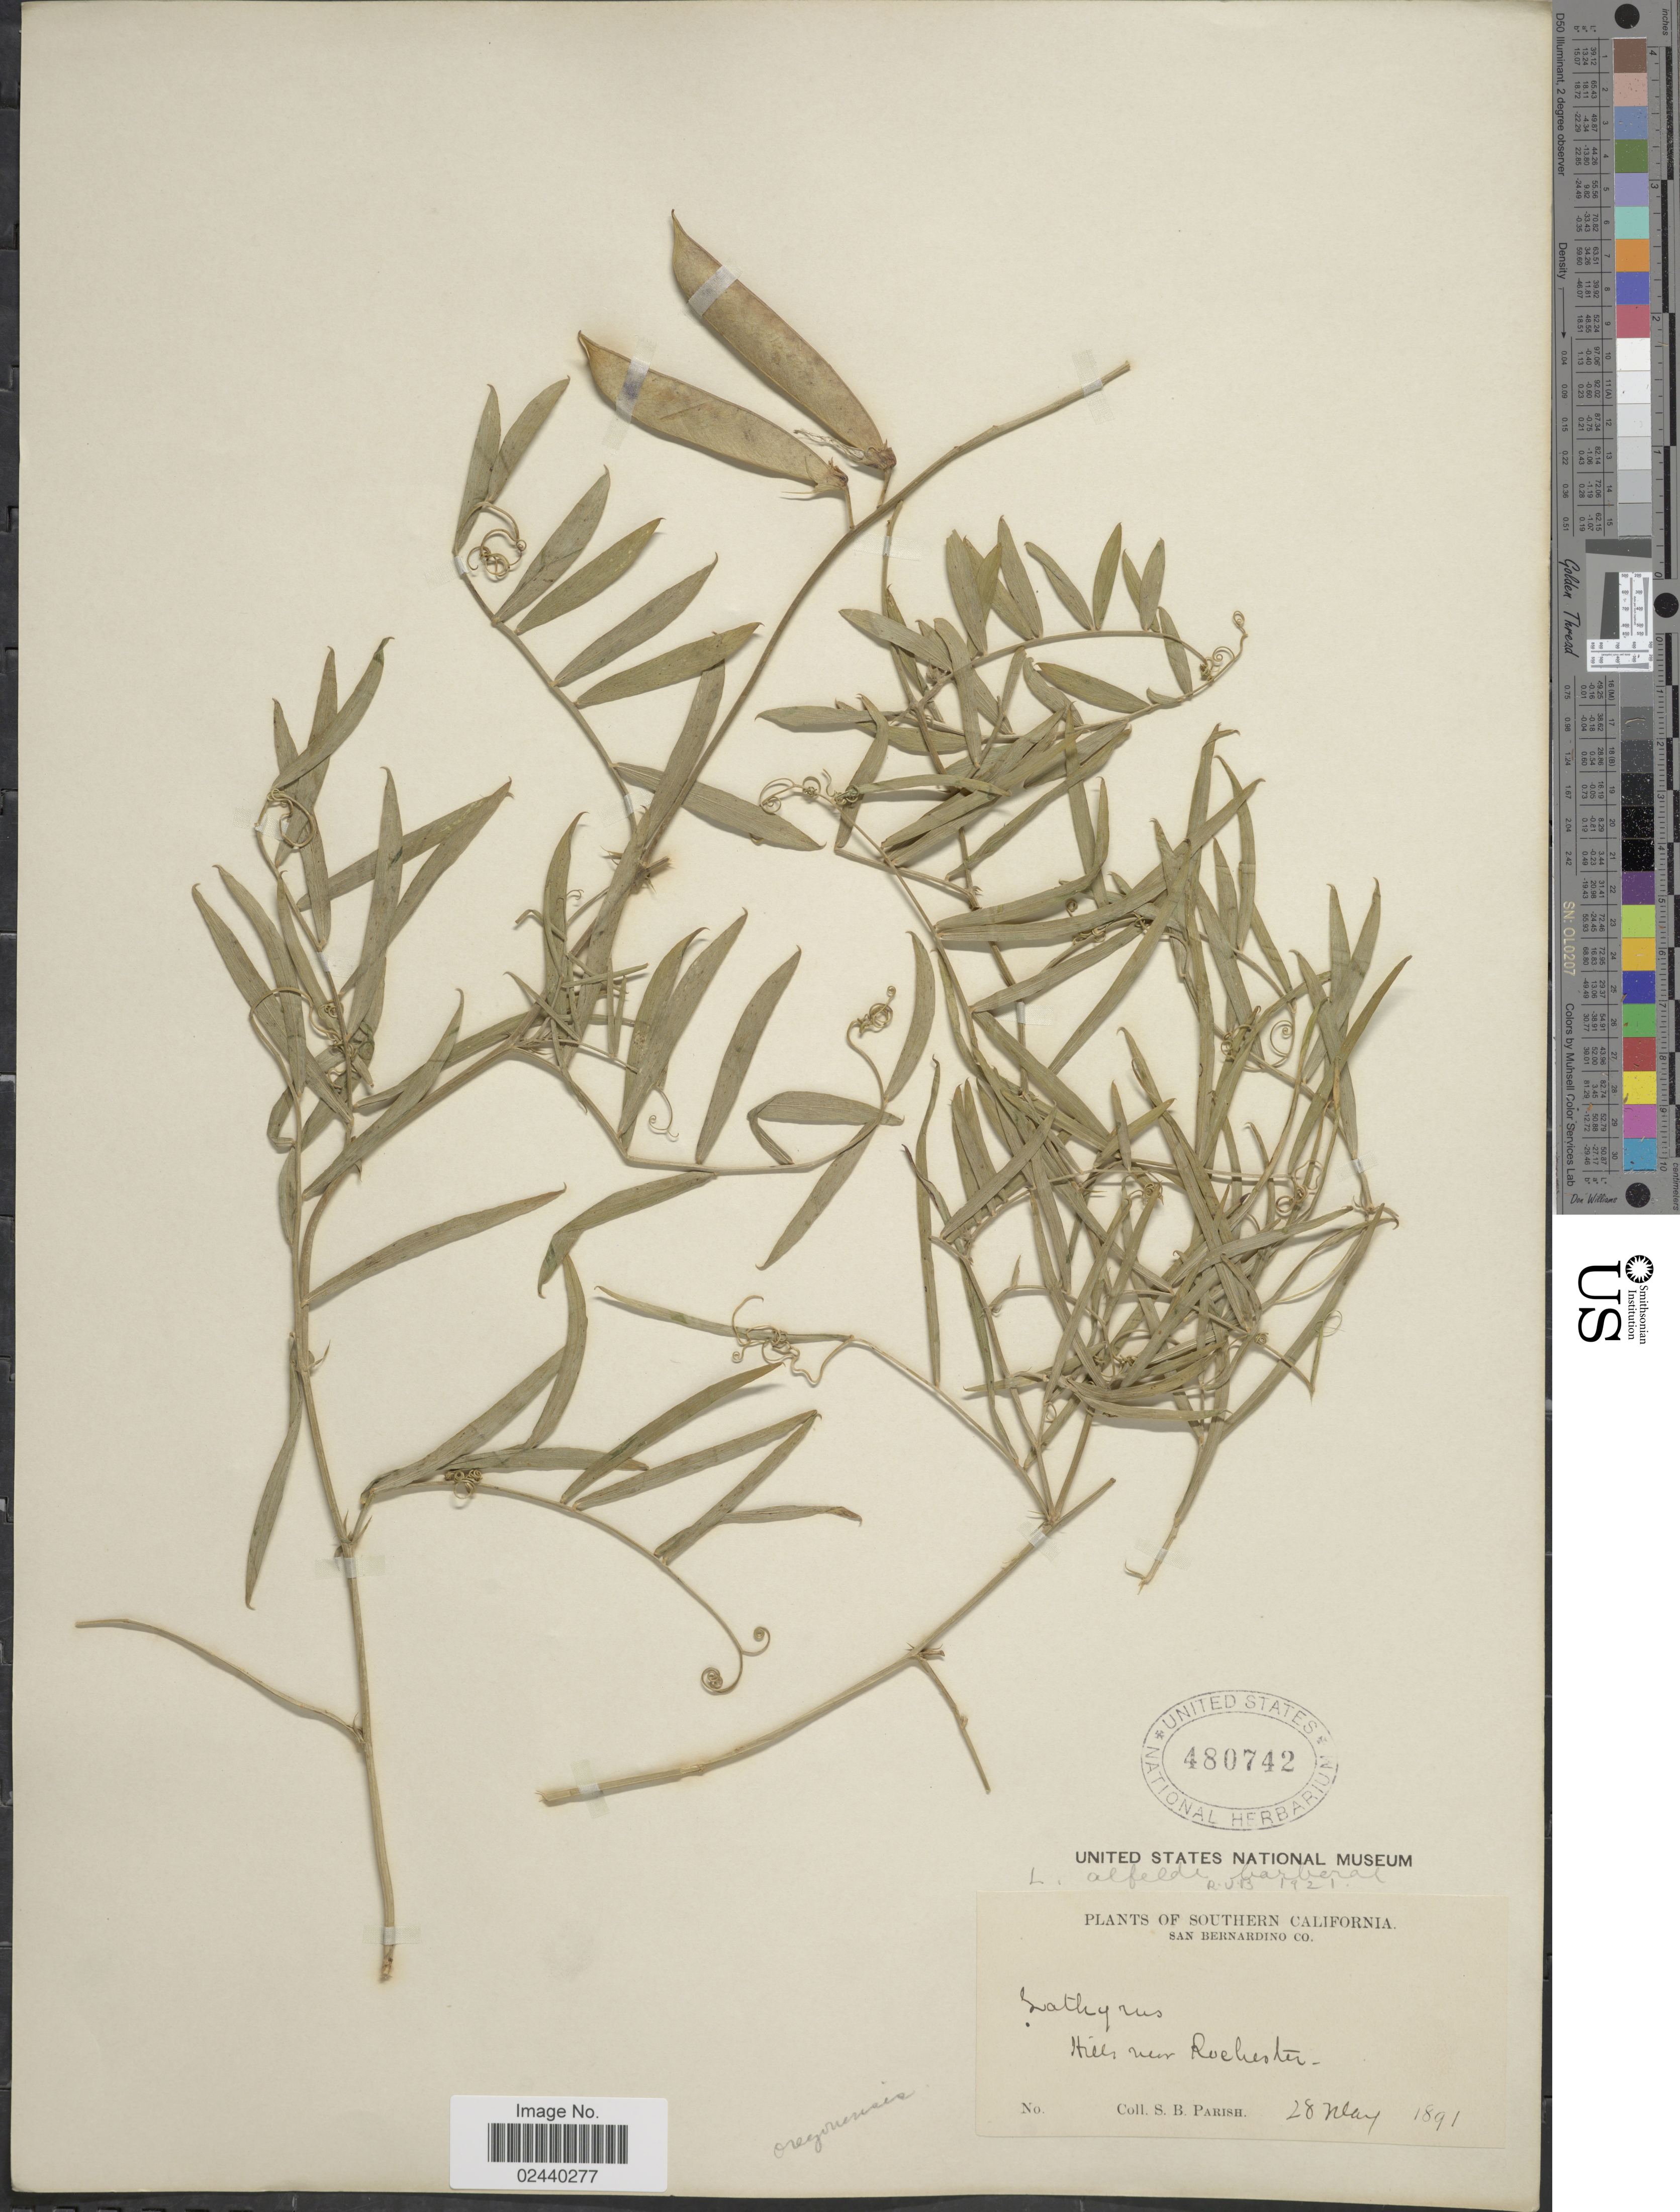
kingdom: Plantae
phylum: Tracheophyta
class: Magnoliopsida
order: Fabales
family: Fabaceae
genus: Lathyrus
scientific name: Lathyrus alefeldii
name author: T.G. White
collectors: S. B. Parish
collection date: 1891-05-28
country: United States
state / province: California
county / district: San Bernardino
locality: Southern California, San Bernardino Co., Hilly near Rochester.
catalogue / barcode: US 480742